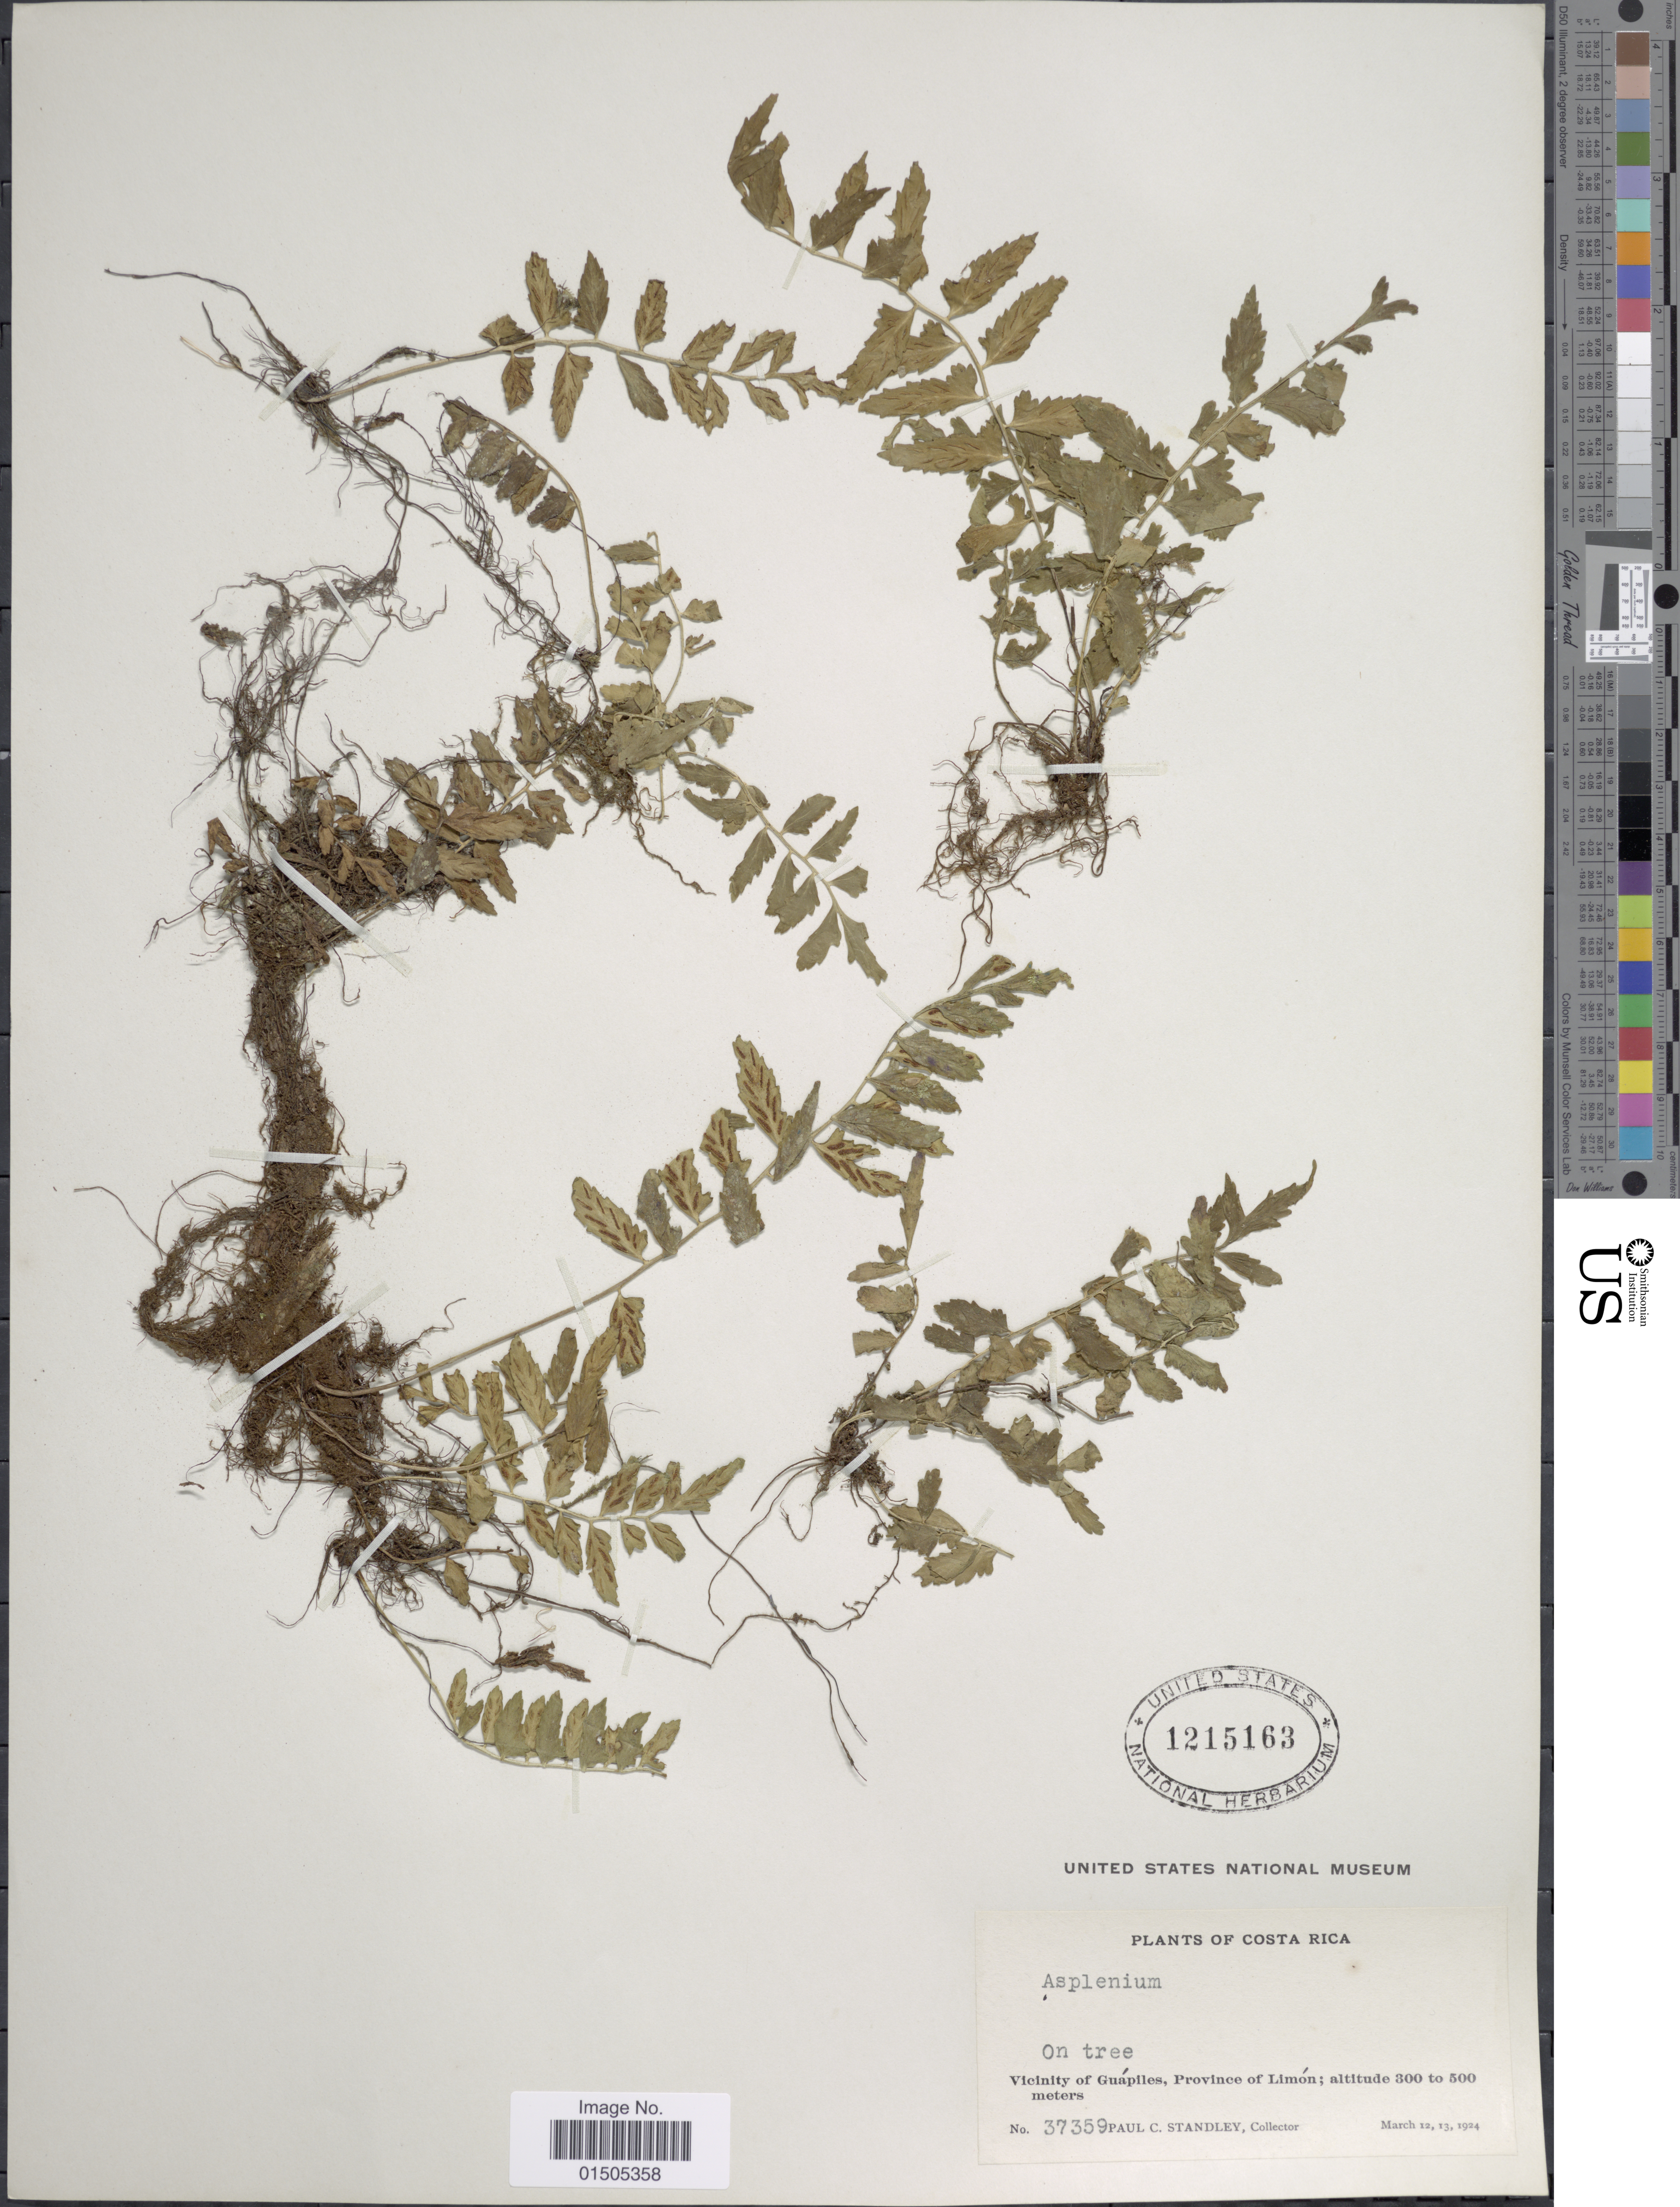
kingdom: Plantae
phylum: Tracheophyta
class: Polypodiopsida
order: Polypodiales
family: Aspleniaceae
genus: Asplenium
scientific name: Asplenium auriculatum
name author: Sw.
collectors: P. C. Standley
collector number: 37359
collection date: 1924-03-12/1924-03-13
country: Costa Rica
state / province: Limón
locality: Vicinity of Guápiles.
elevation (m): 300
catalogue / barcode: US 1215163